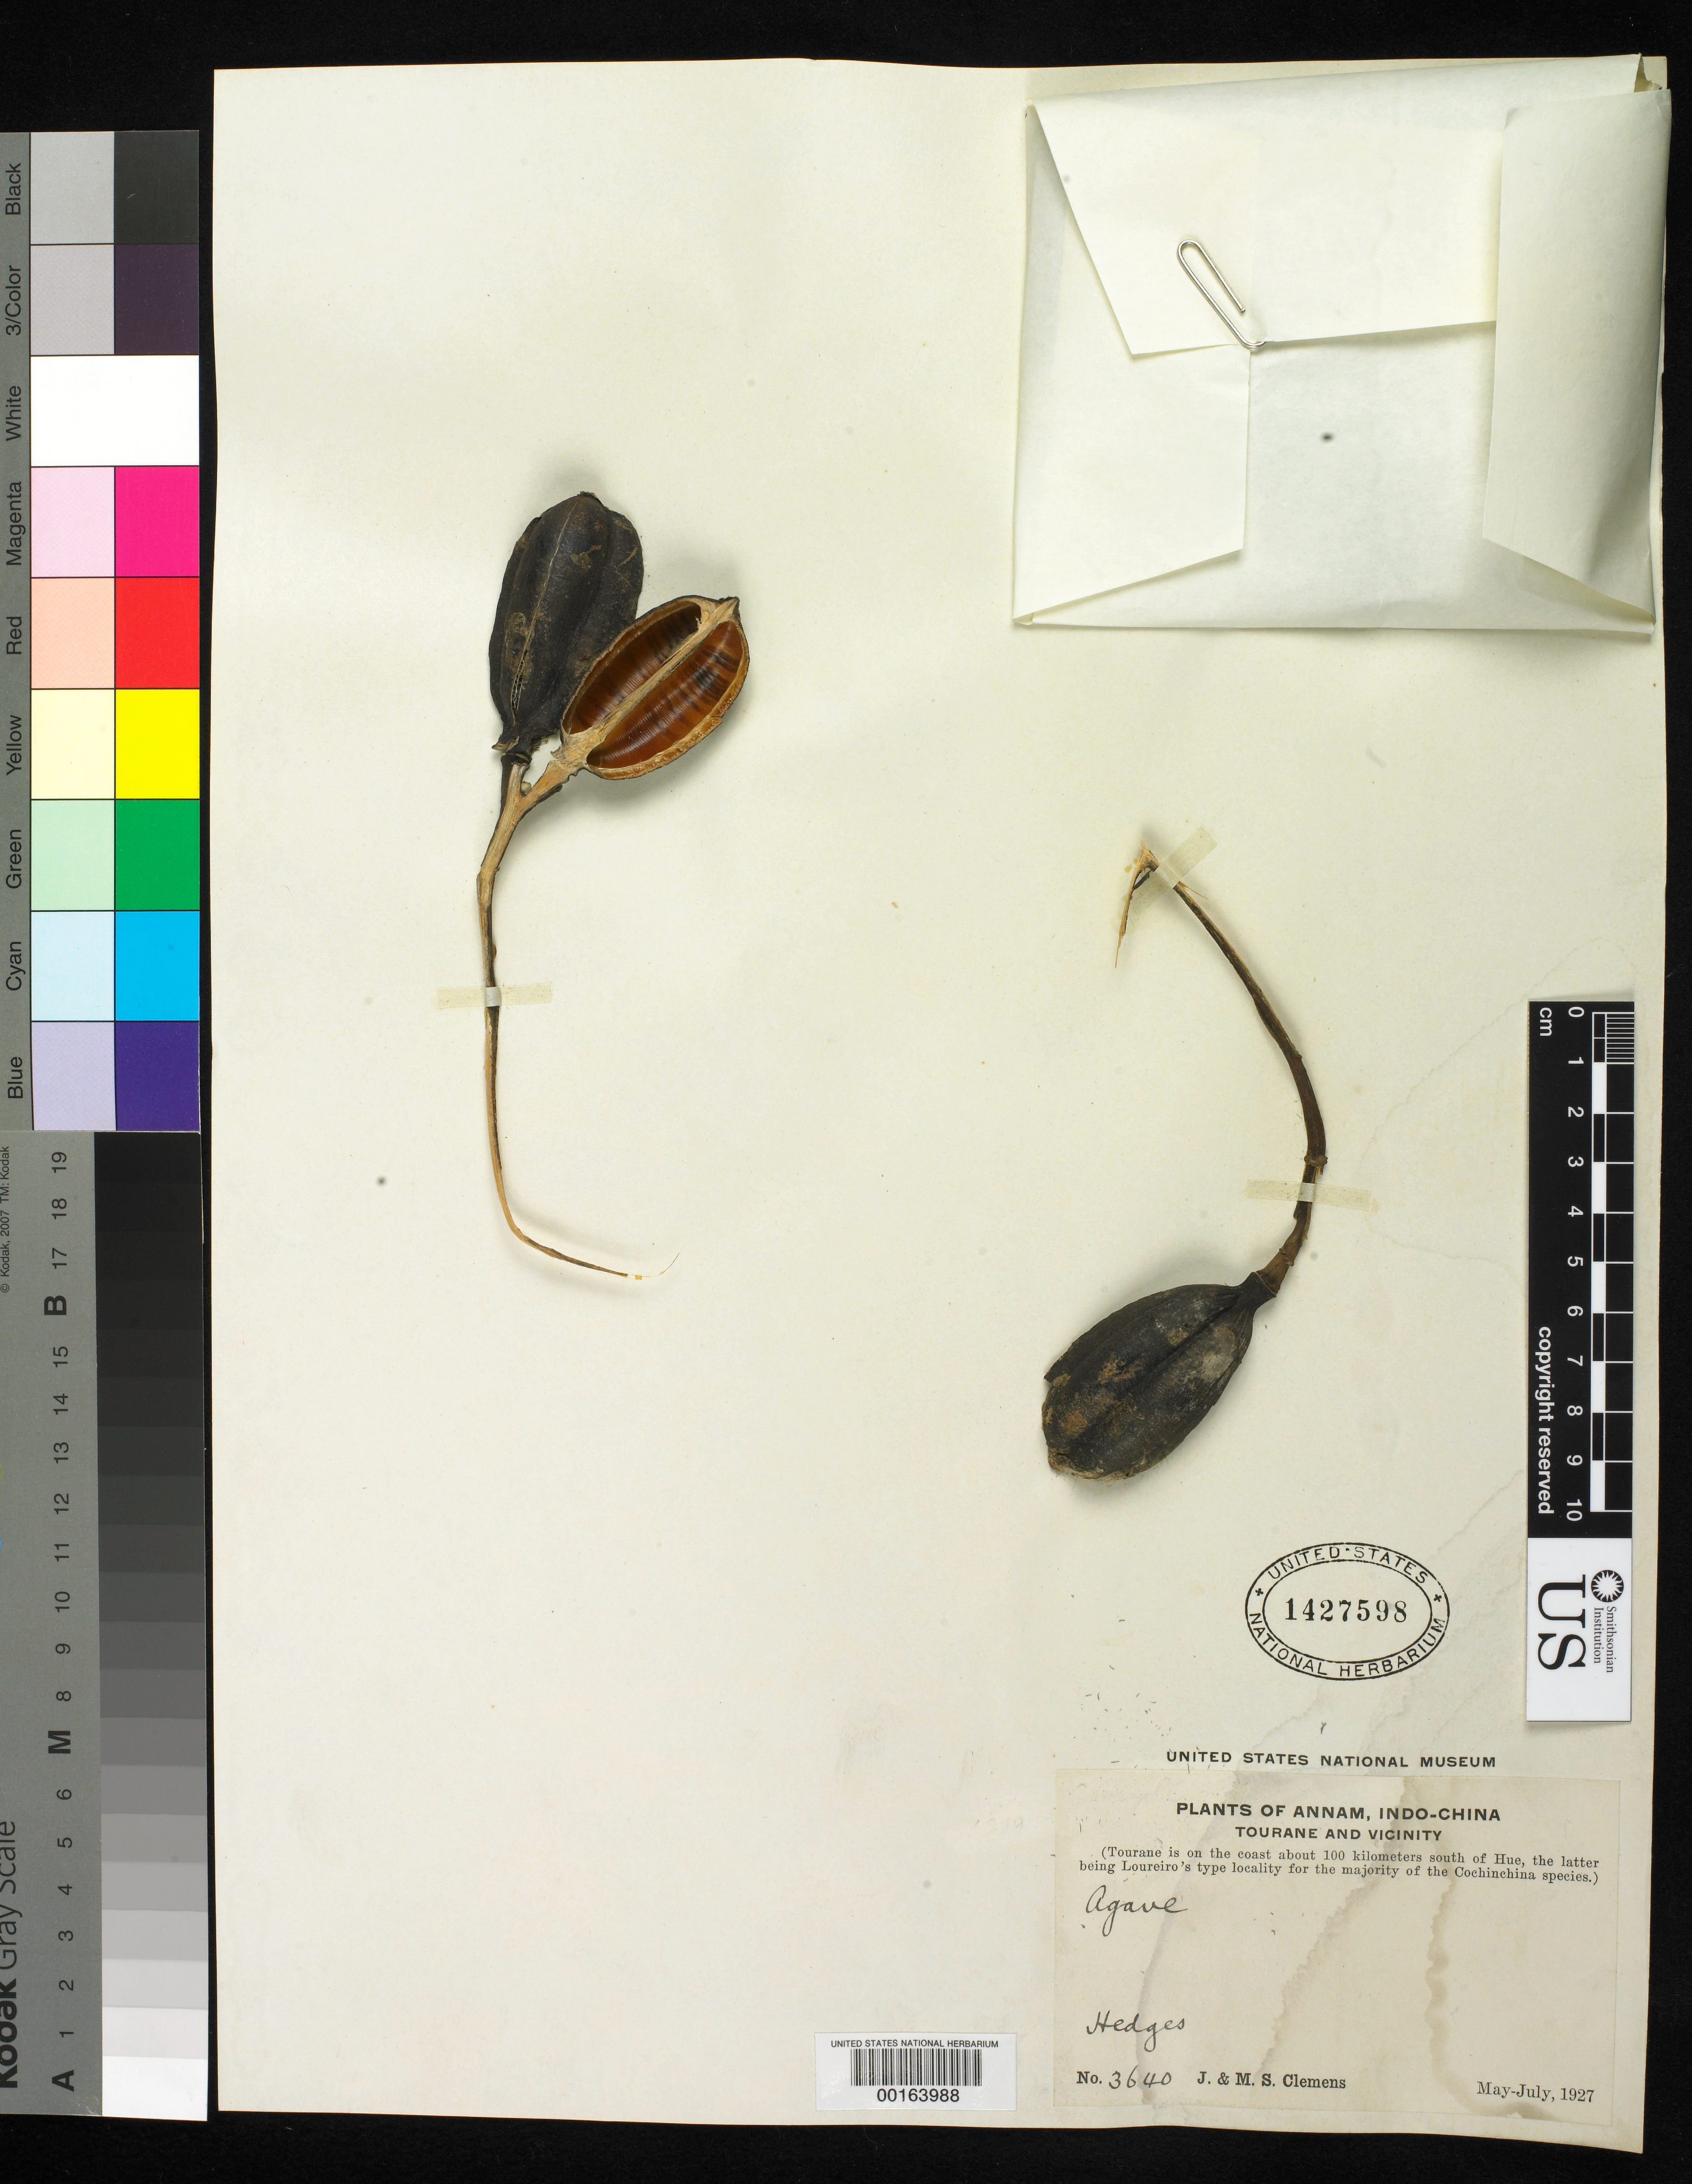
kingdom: Plantae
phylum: Tracheophyta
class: Liliopsida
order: Asparagales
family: Asparagaceae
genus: Agave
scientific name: Agave sp.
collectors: J. Clemens & M. S. Clemens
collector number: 3640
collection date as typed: May 1927 to -- Jul 1927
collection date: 1927-05/1927-07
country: Vietnam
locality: Da nang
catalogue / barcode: US 1427598